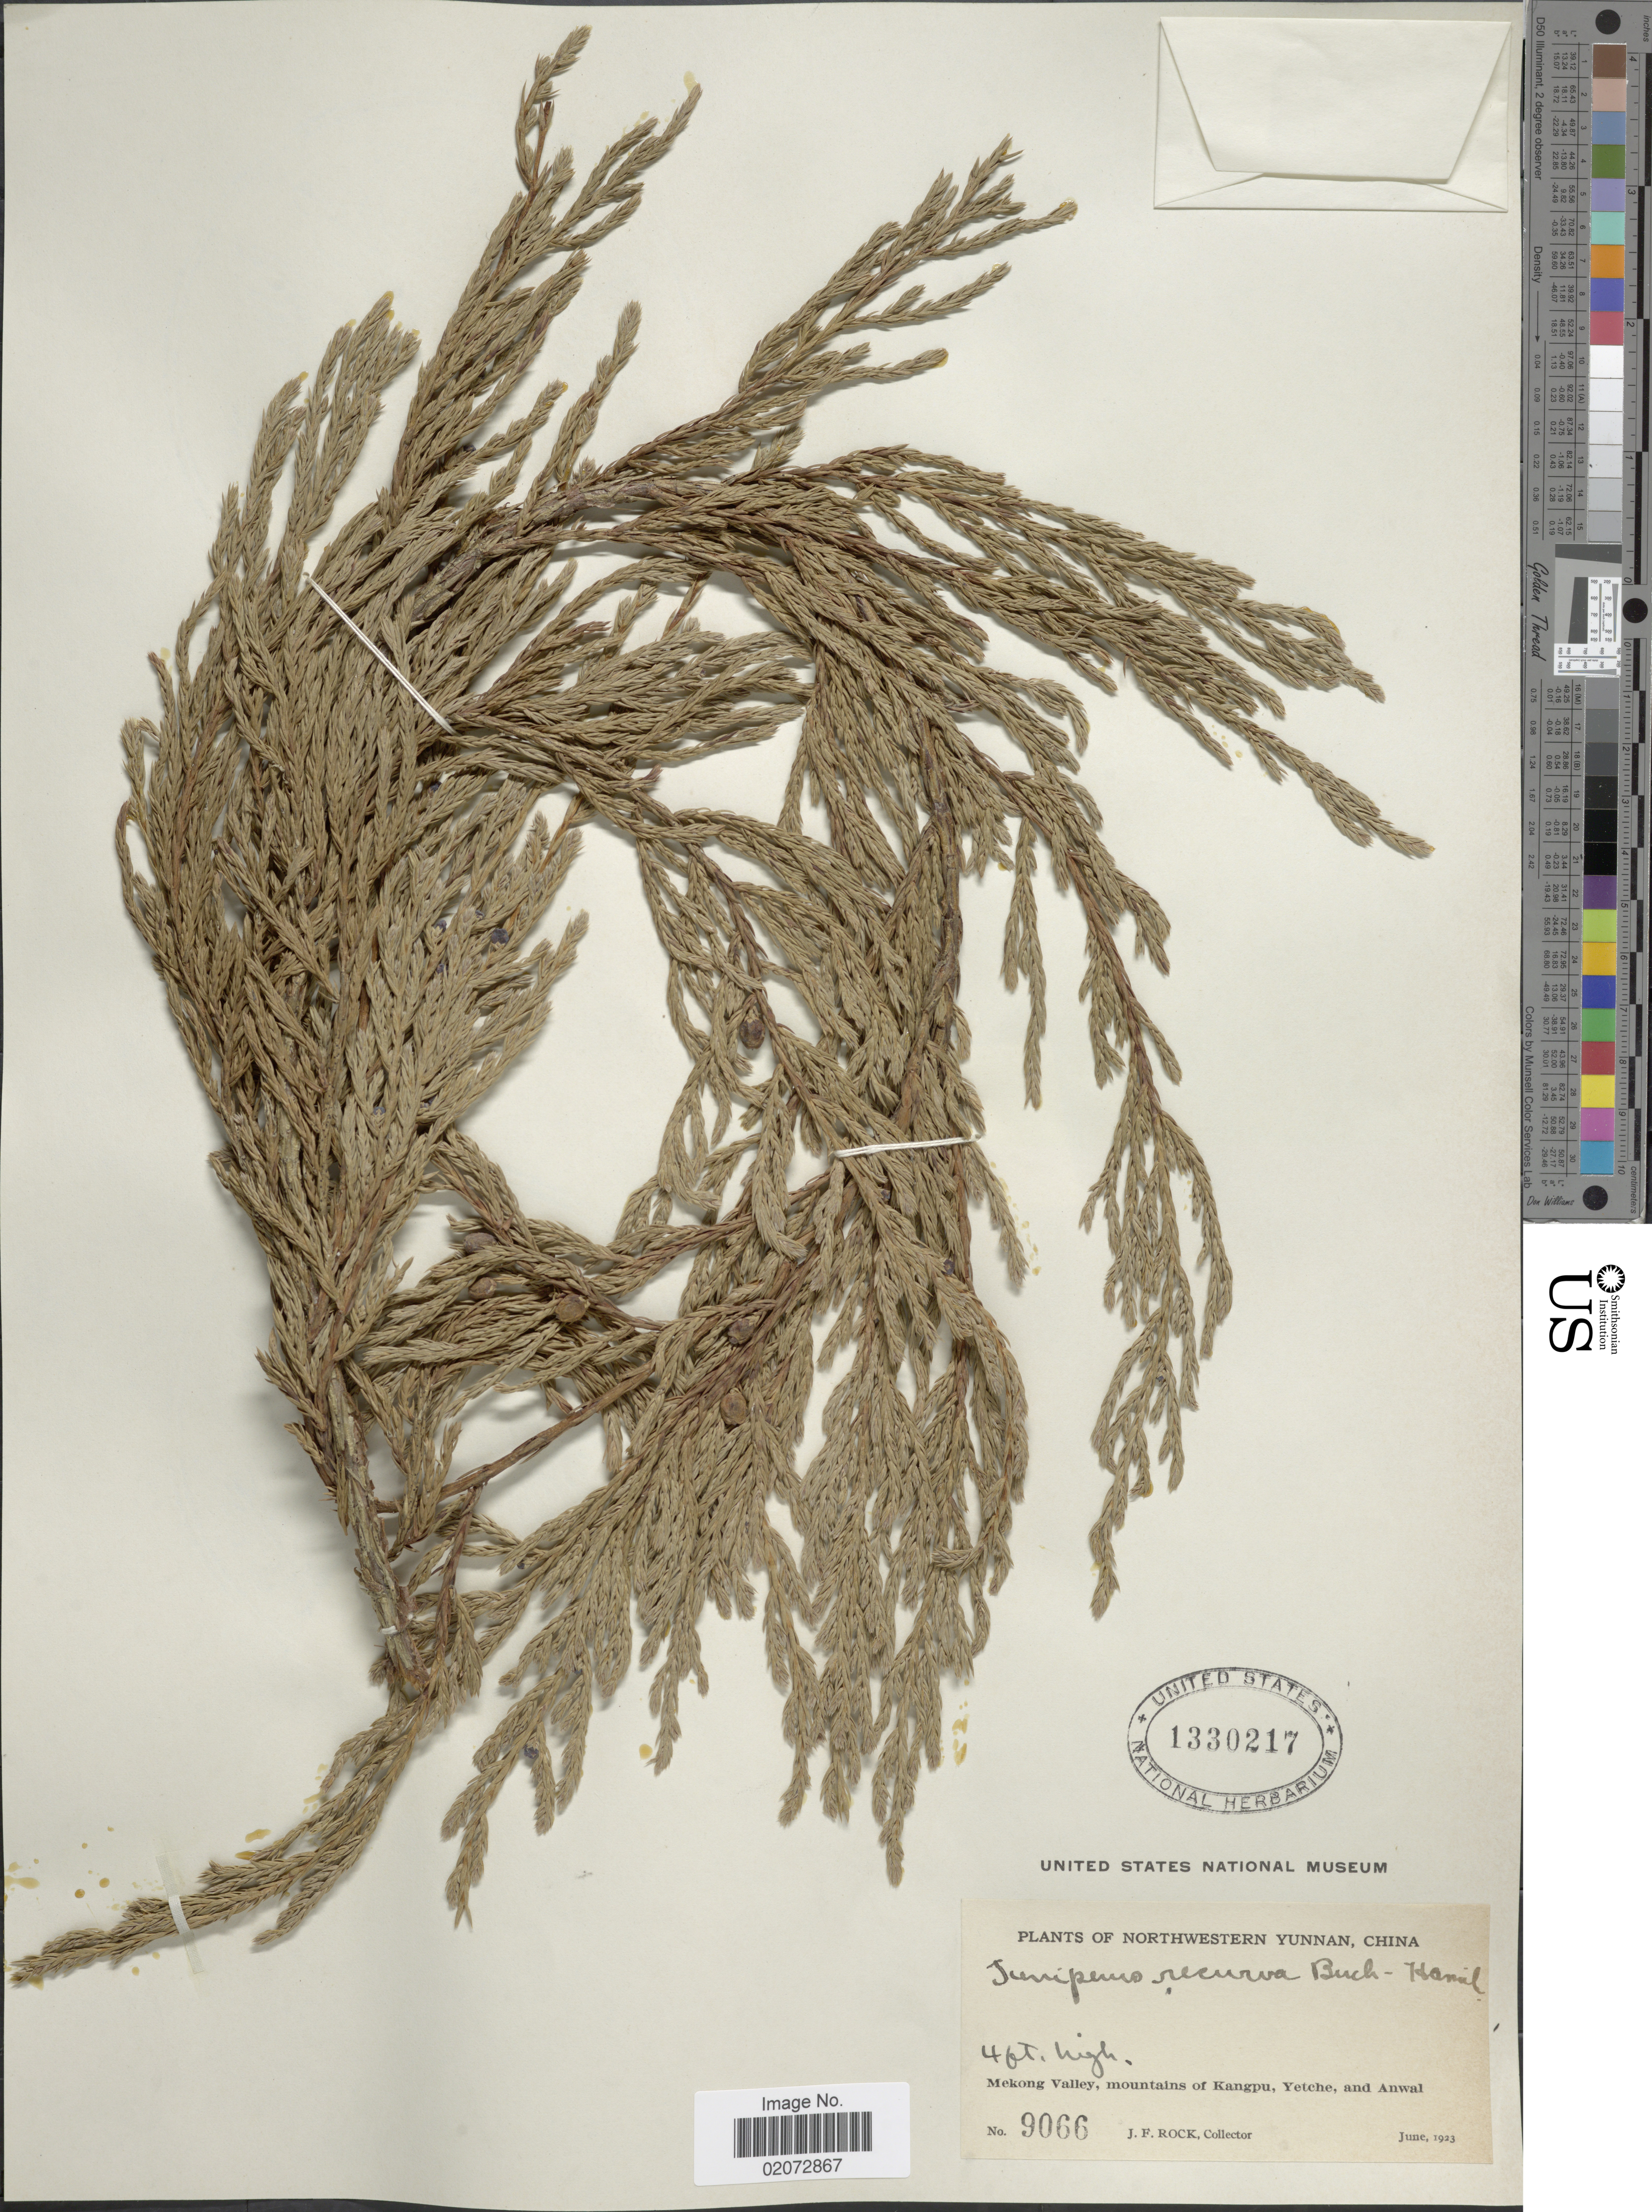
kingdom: Plantae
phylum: Tracheophyta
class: Pinopsida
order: Pinales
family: Cupressaceae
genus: Juniperus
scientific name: Juniperus recurva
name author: Buch.-Ham. ex D. Don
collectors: J. Rock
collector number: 9066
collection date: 1923-06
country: China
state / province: Yunnan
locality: Northwestern Yunnan, Mekong Valley, mountains of Kangpu, Yetche, and Anwal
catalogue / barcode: US 1330217